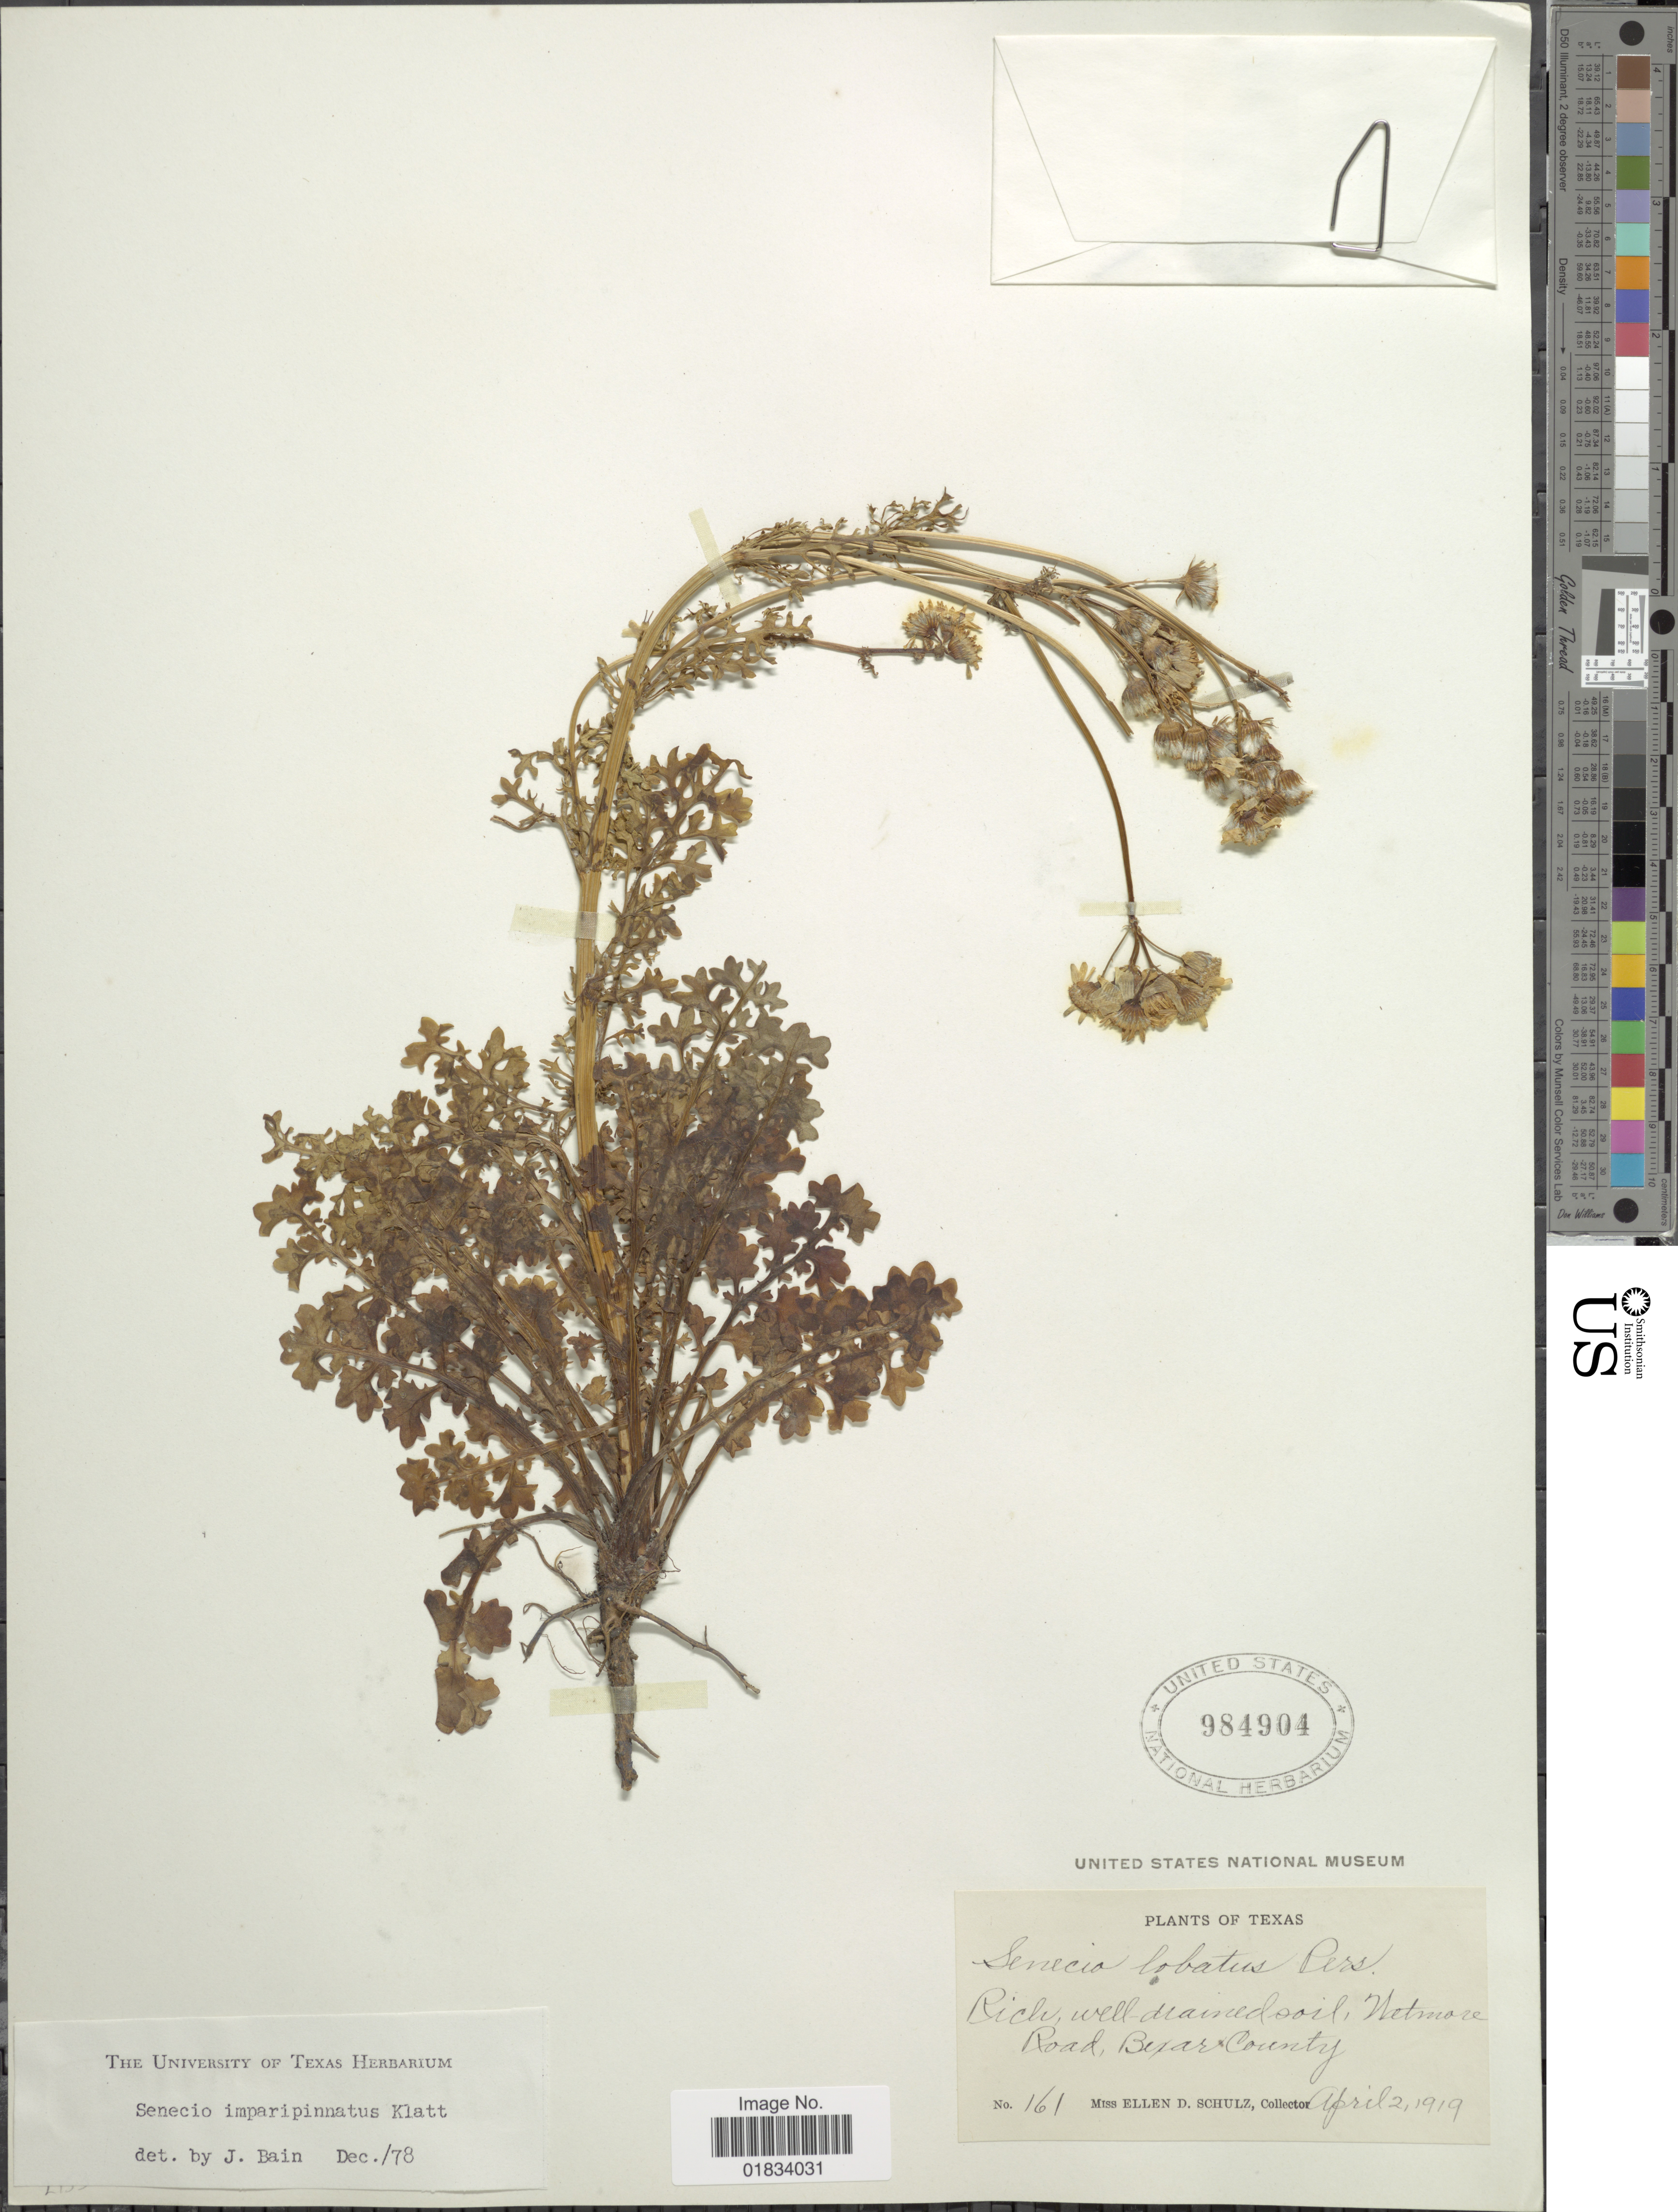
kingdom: Plantae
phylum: Tracheophyta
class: Magnoliopsida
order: Asterales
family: Asteraceae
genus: Packera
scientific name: Packera tampicana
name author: (DC.) C. Jeffrey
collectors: E. D. Schulz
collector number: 161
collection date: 1919-04-02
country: United States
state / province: Texas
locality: Wetmore Road, Bexar County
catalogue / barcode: US 984904